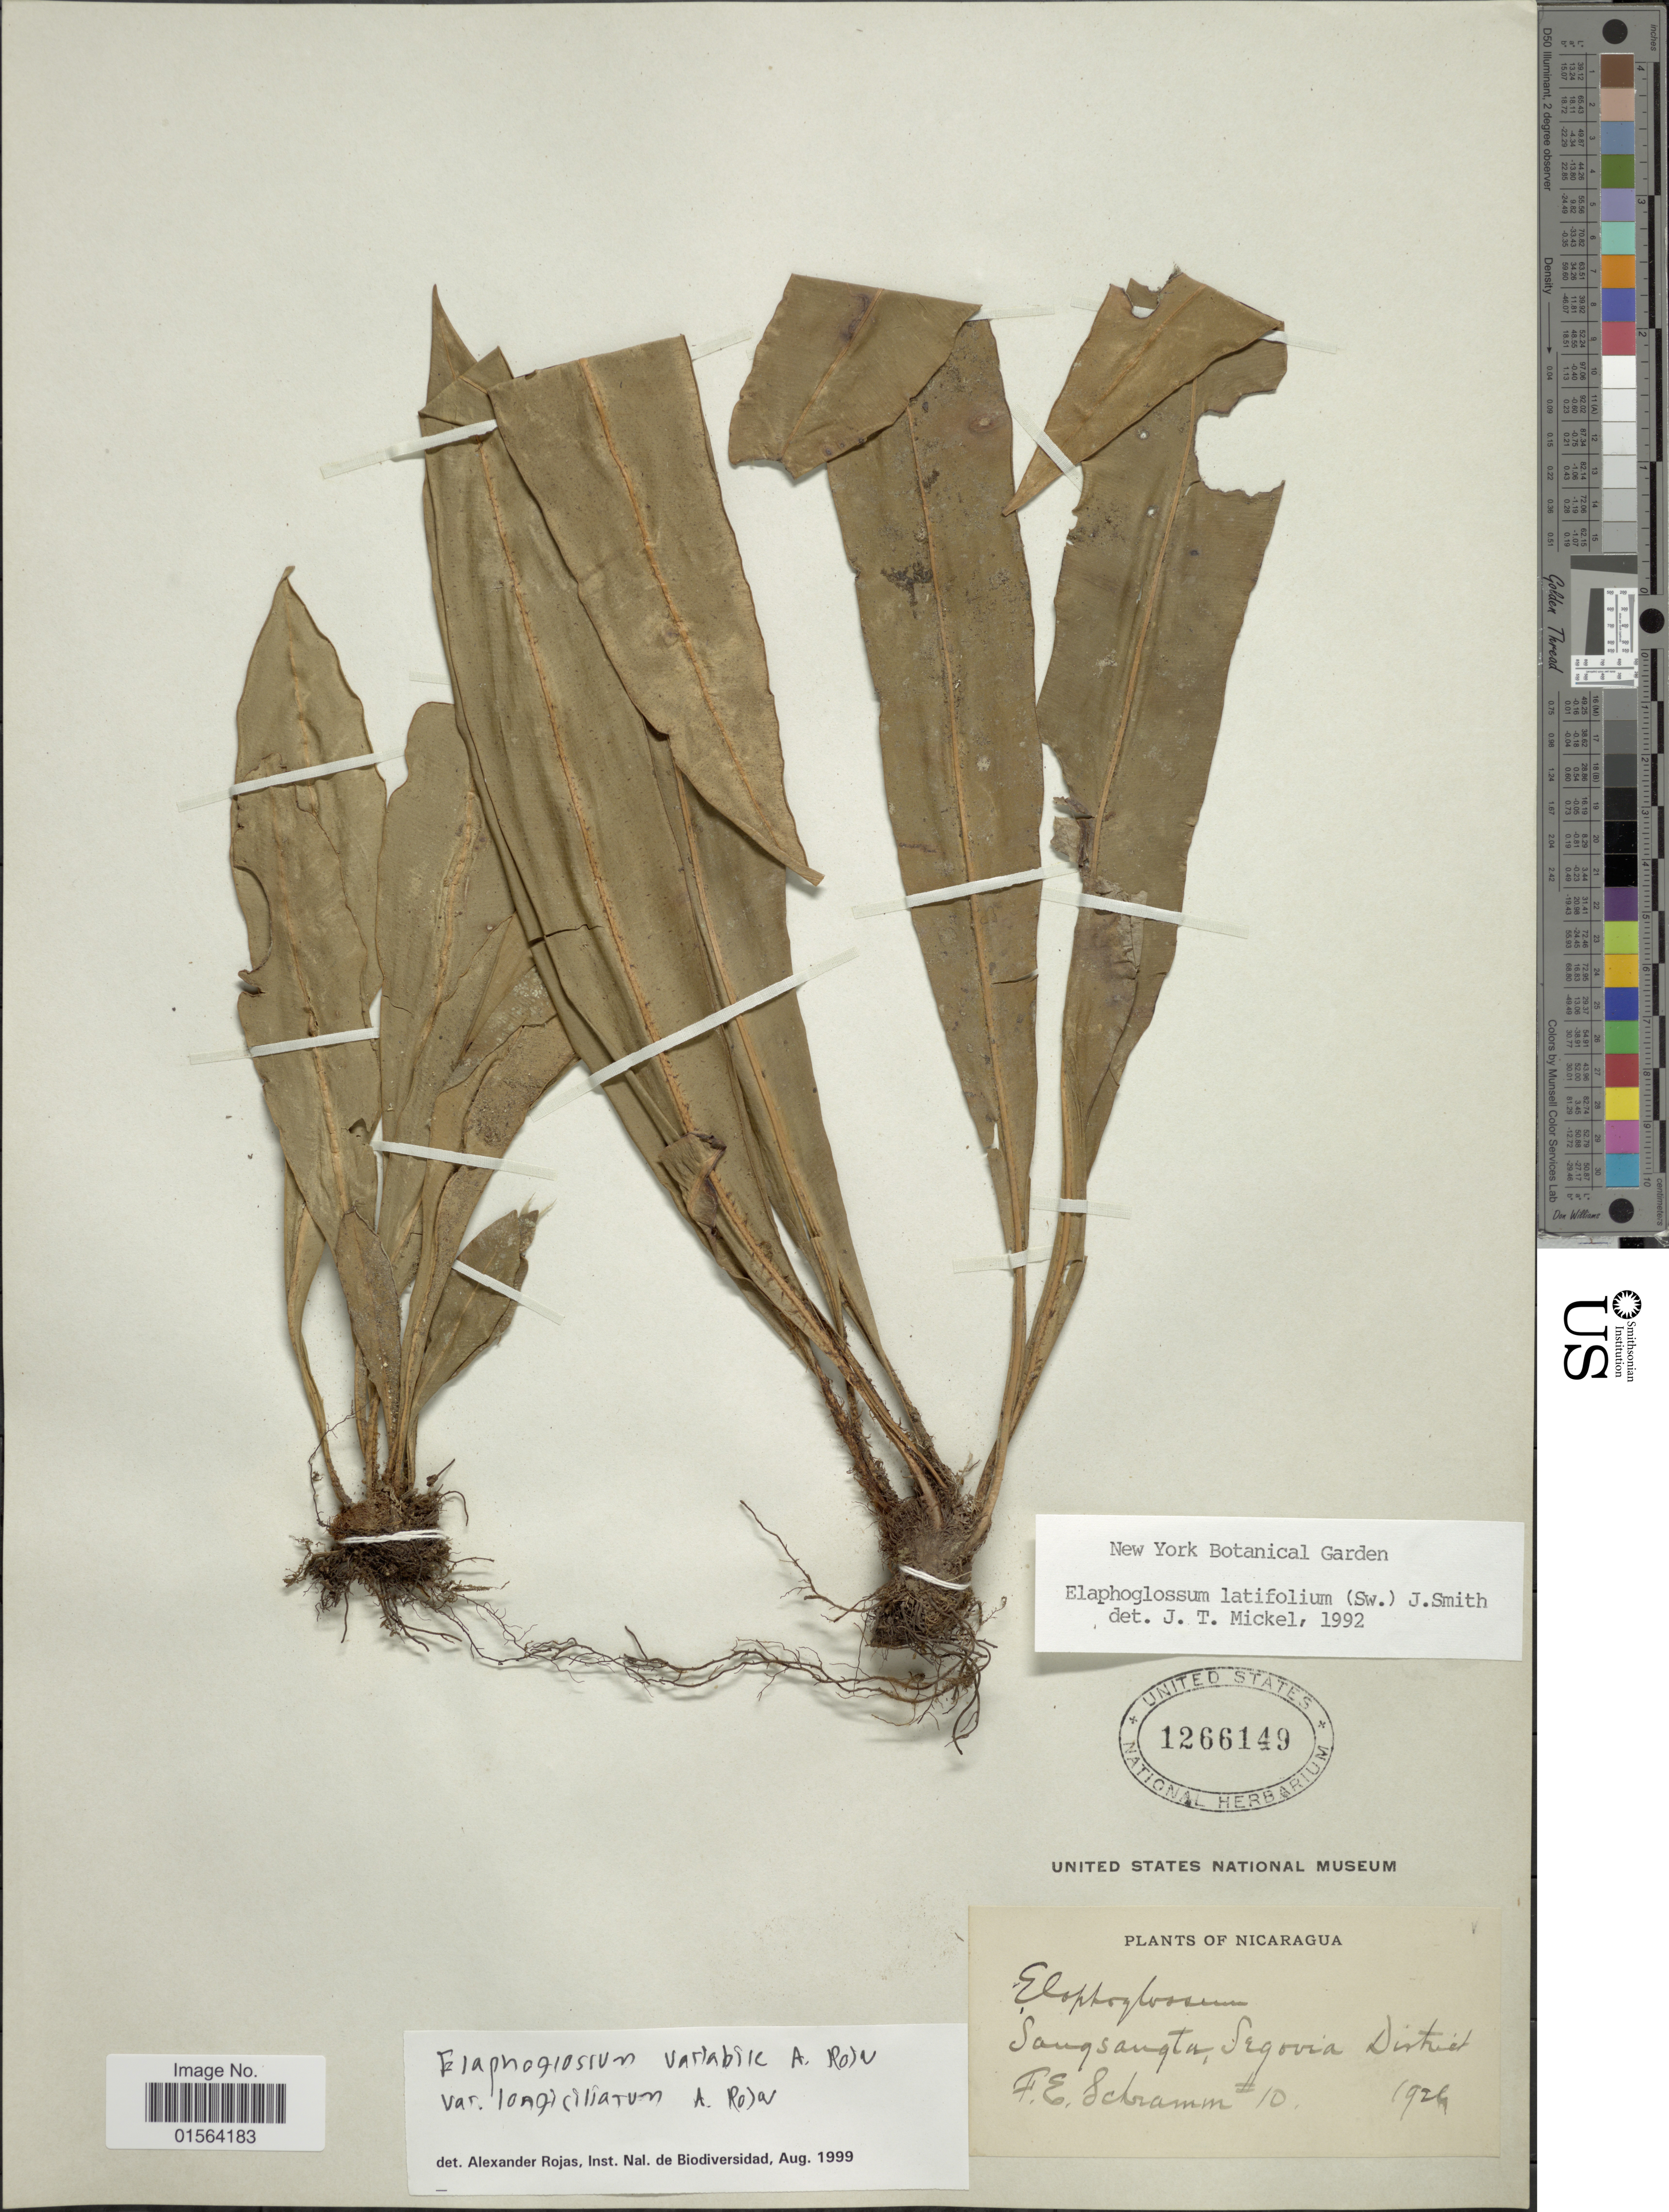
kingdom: Plantae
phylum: Tracheophyta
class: Polypodiopsida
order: Polypodiales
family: Dryopteridaceae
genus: Elaphoglossum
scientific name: Elaphoglossum latifolium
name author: (Sw.) J. Sm.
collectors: F. E. Schramm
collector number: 10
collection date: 1926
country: Nicaragua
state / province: Nueva Segovia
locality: Sangsangta, Segovia District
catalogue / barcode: US 1266149